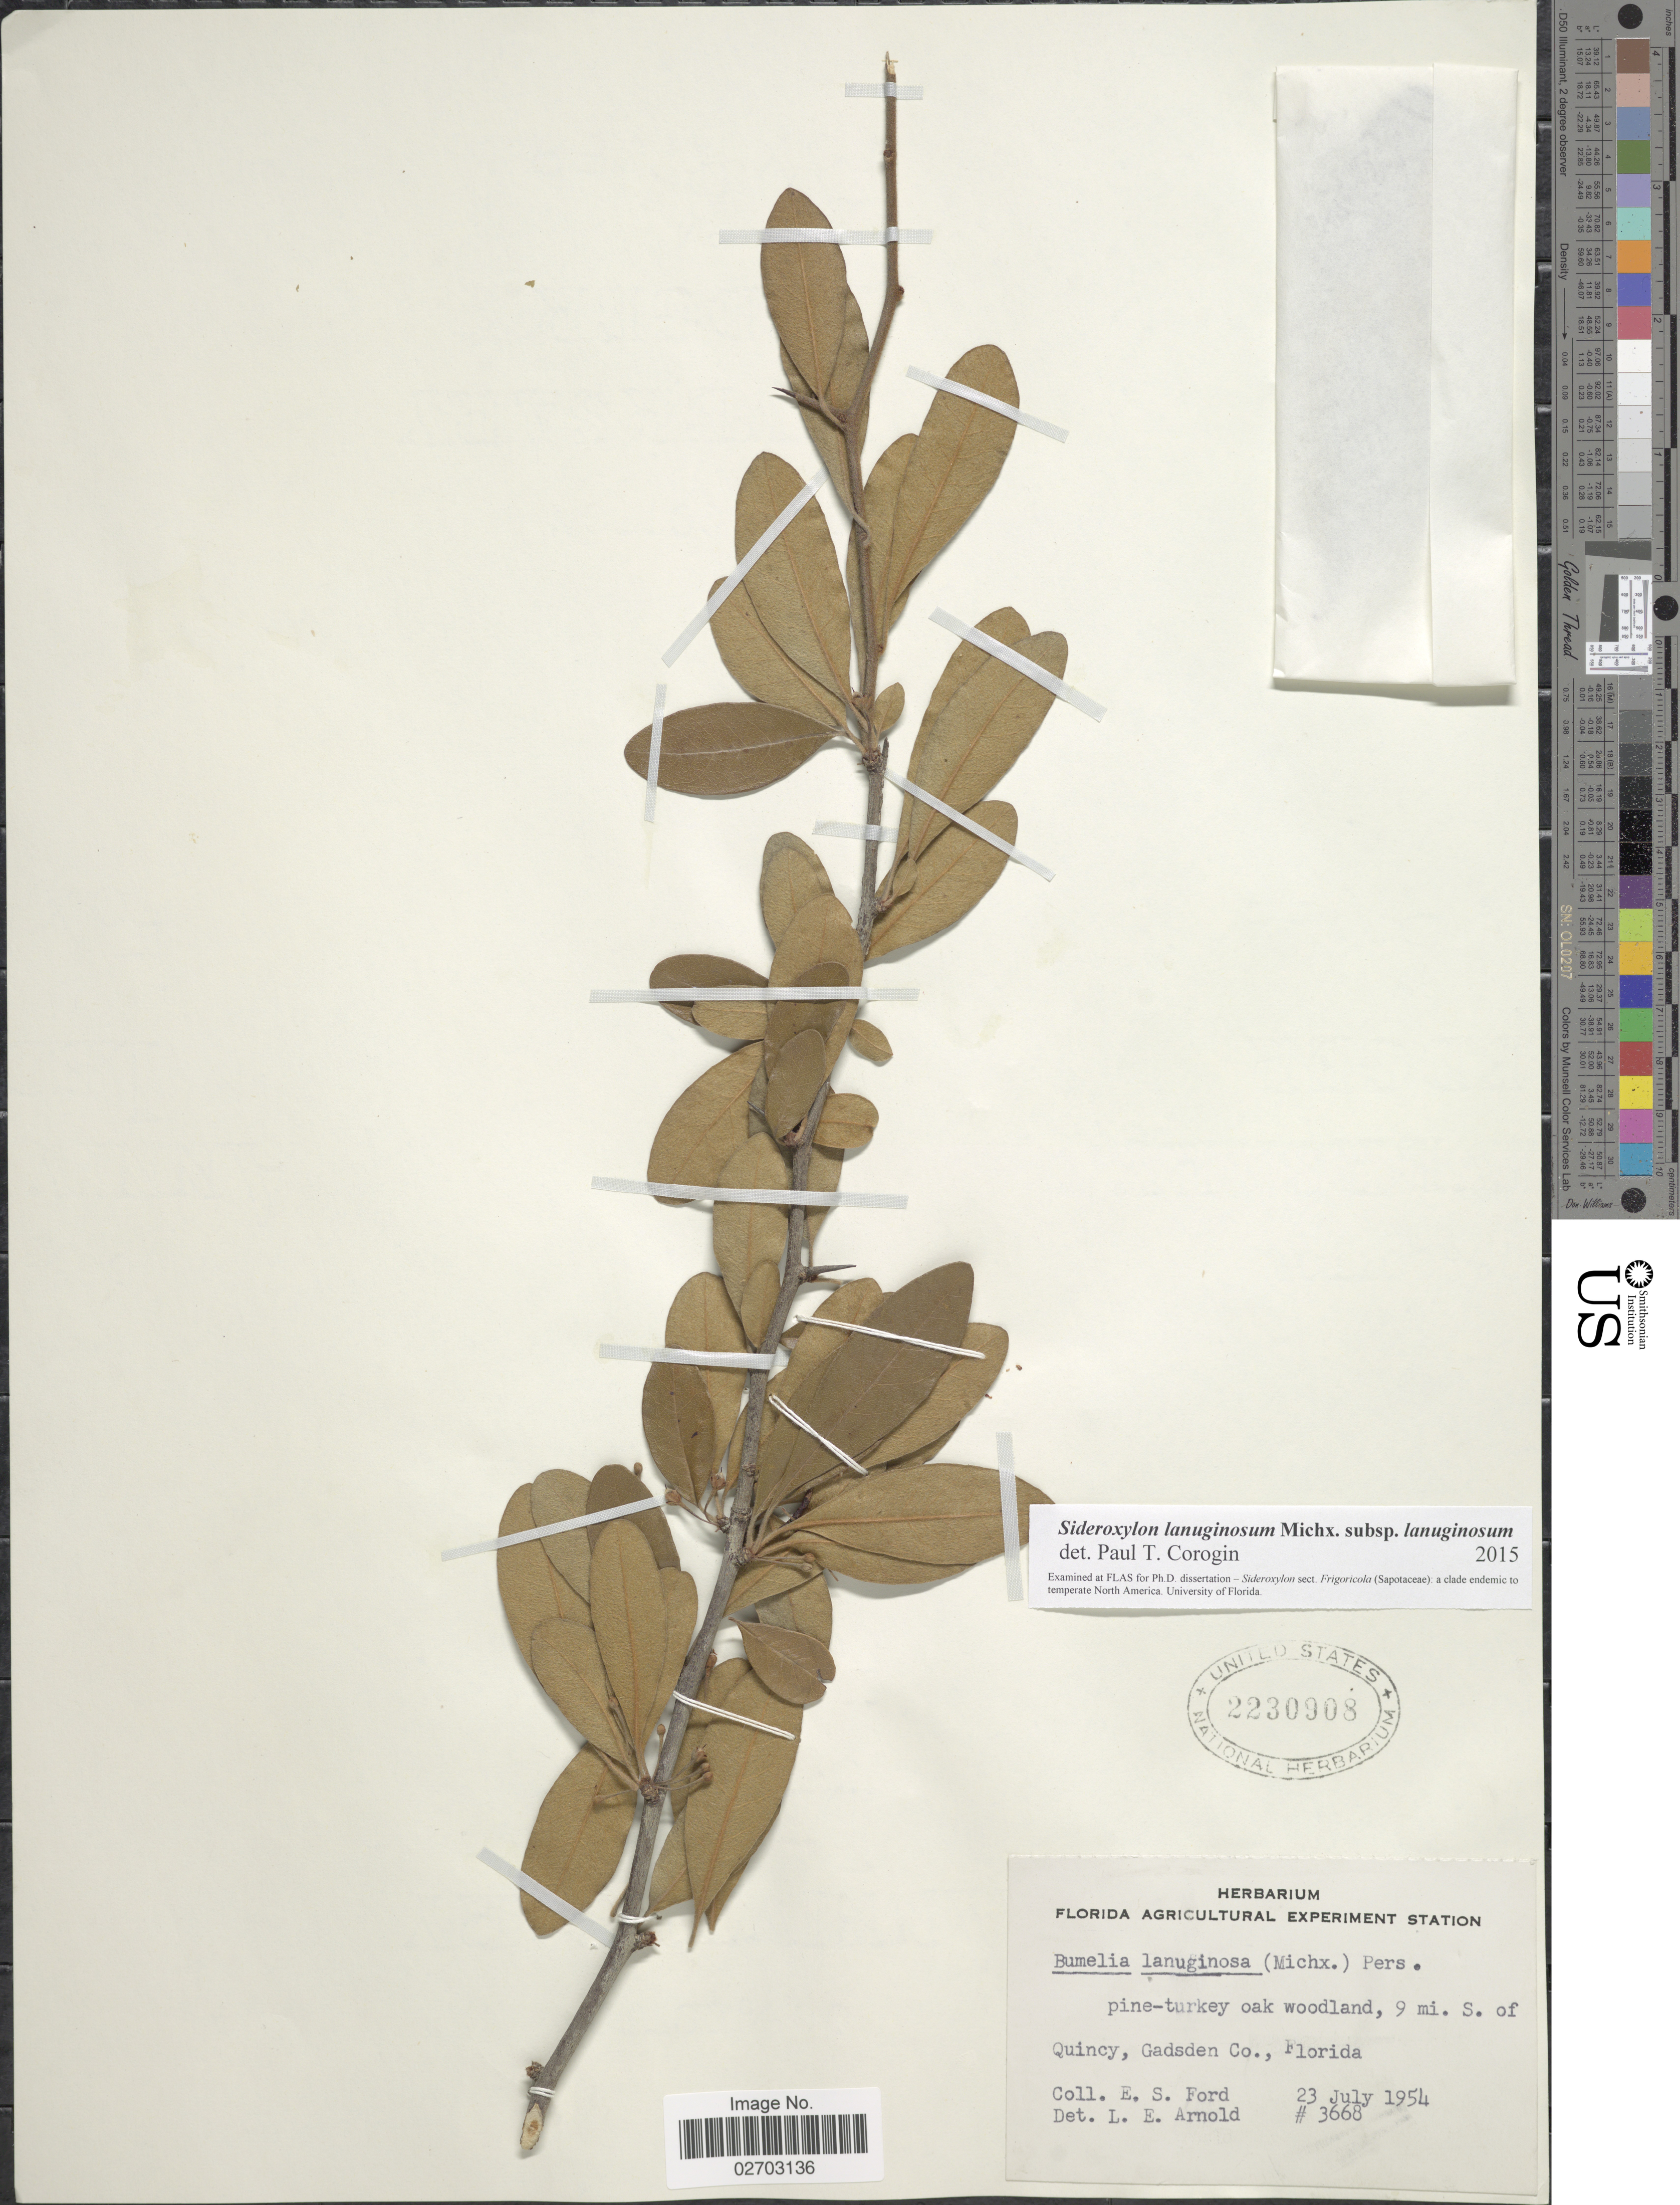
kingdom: Plantae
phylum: Tracheophyta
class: Magnoliopsida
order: Ericales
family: Sapotaceae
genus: Sideroxylon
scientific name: Sideroxylon lanuginosum subsp. lanuginosum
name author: Michx.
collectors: E. Ford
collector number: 3668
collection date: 1954-07-23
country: United States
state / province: Florida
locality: Pine-turkey oak woodland, 9 mi. S. of Quincy, Gadsden Co.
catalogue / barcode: US 2230908